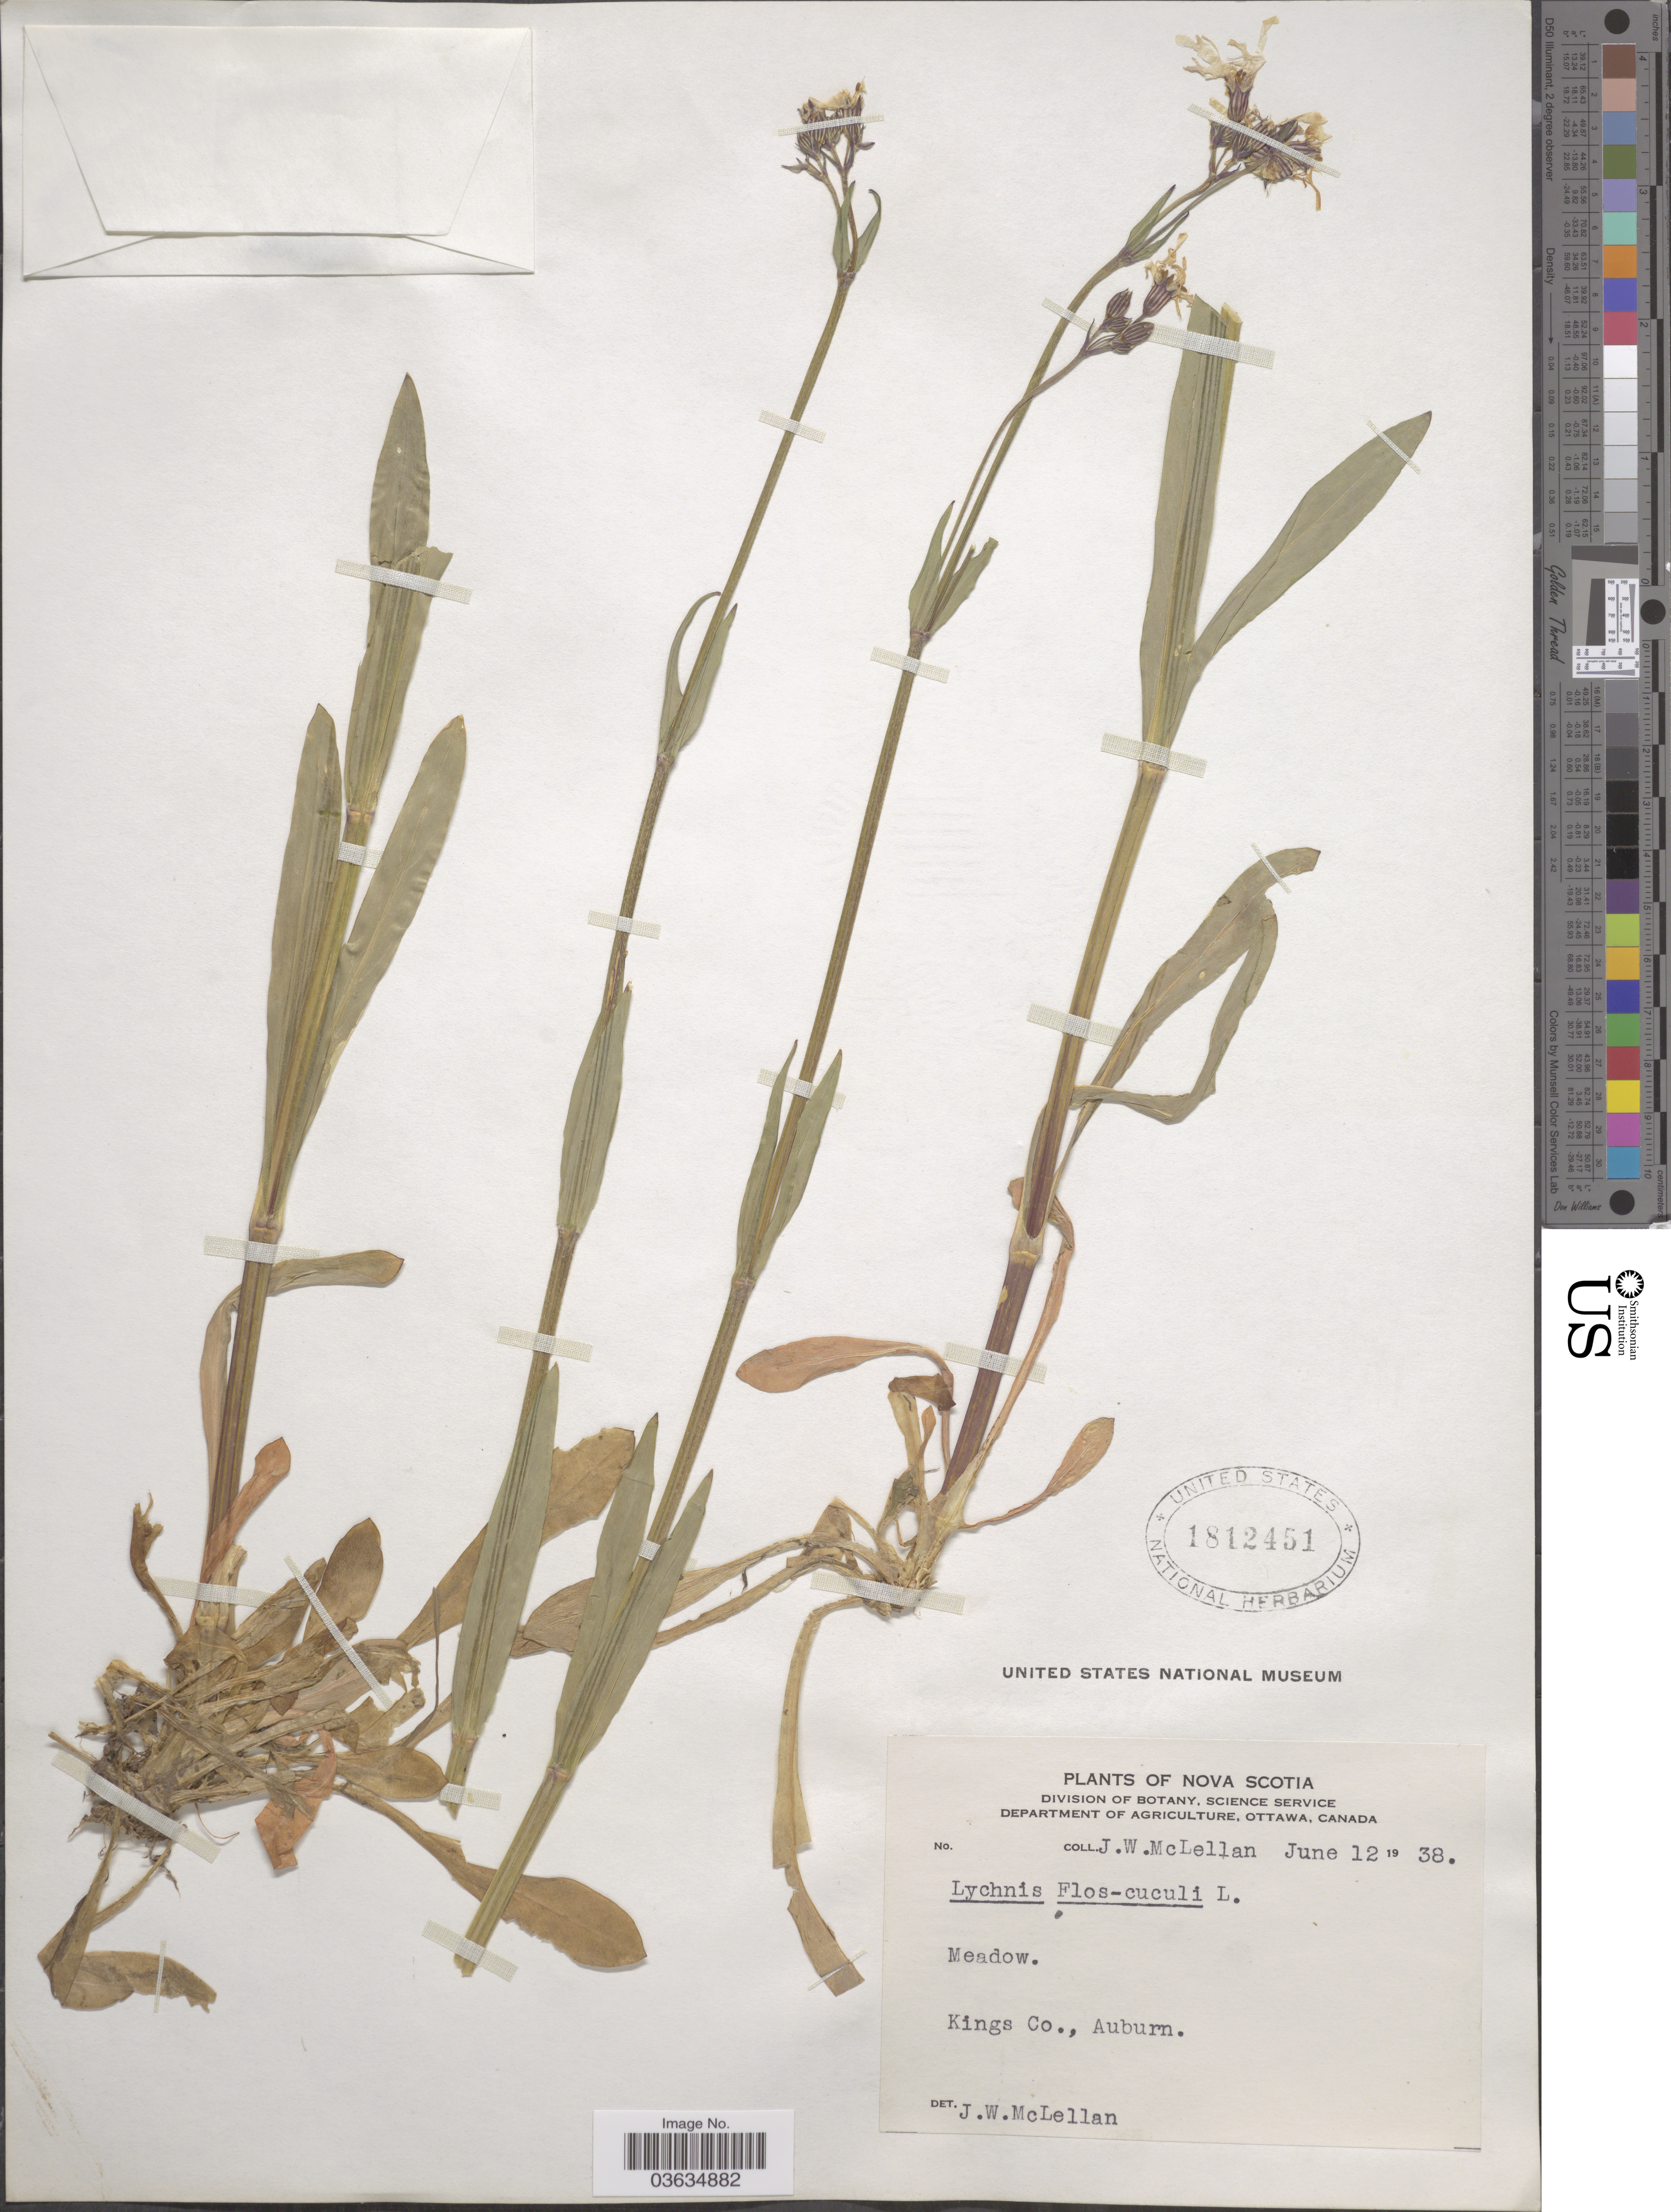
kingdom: Plantae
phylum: Tracheophyta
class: Magnoliopsida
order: Caryophyllales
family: Caryophyllaceae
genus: Silene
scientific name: Silene flos-cuculi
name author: (L.) Greuter & Burdet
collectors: J. McLellan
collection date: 1938-06-12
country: Canada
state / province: Nova Scotia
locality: Kings Co., Auburn.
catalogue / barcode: US 1812451